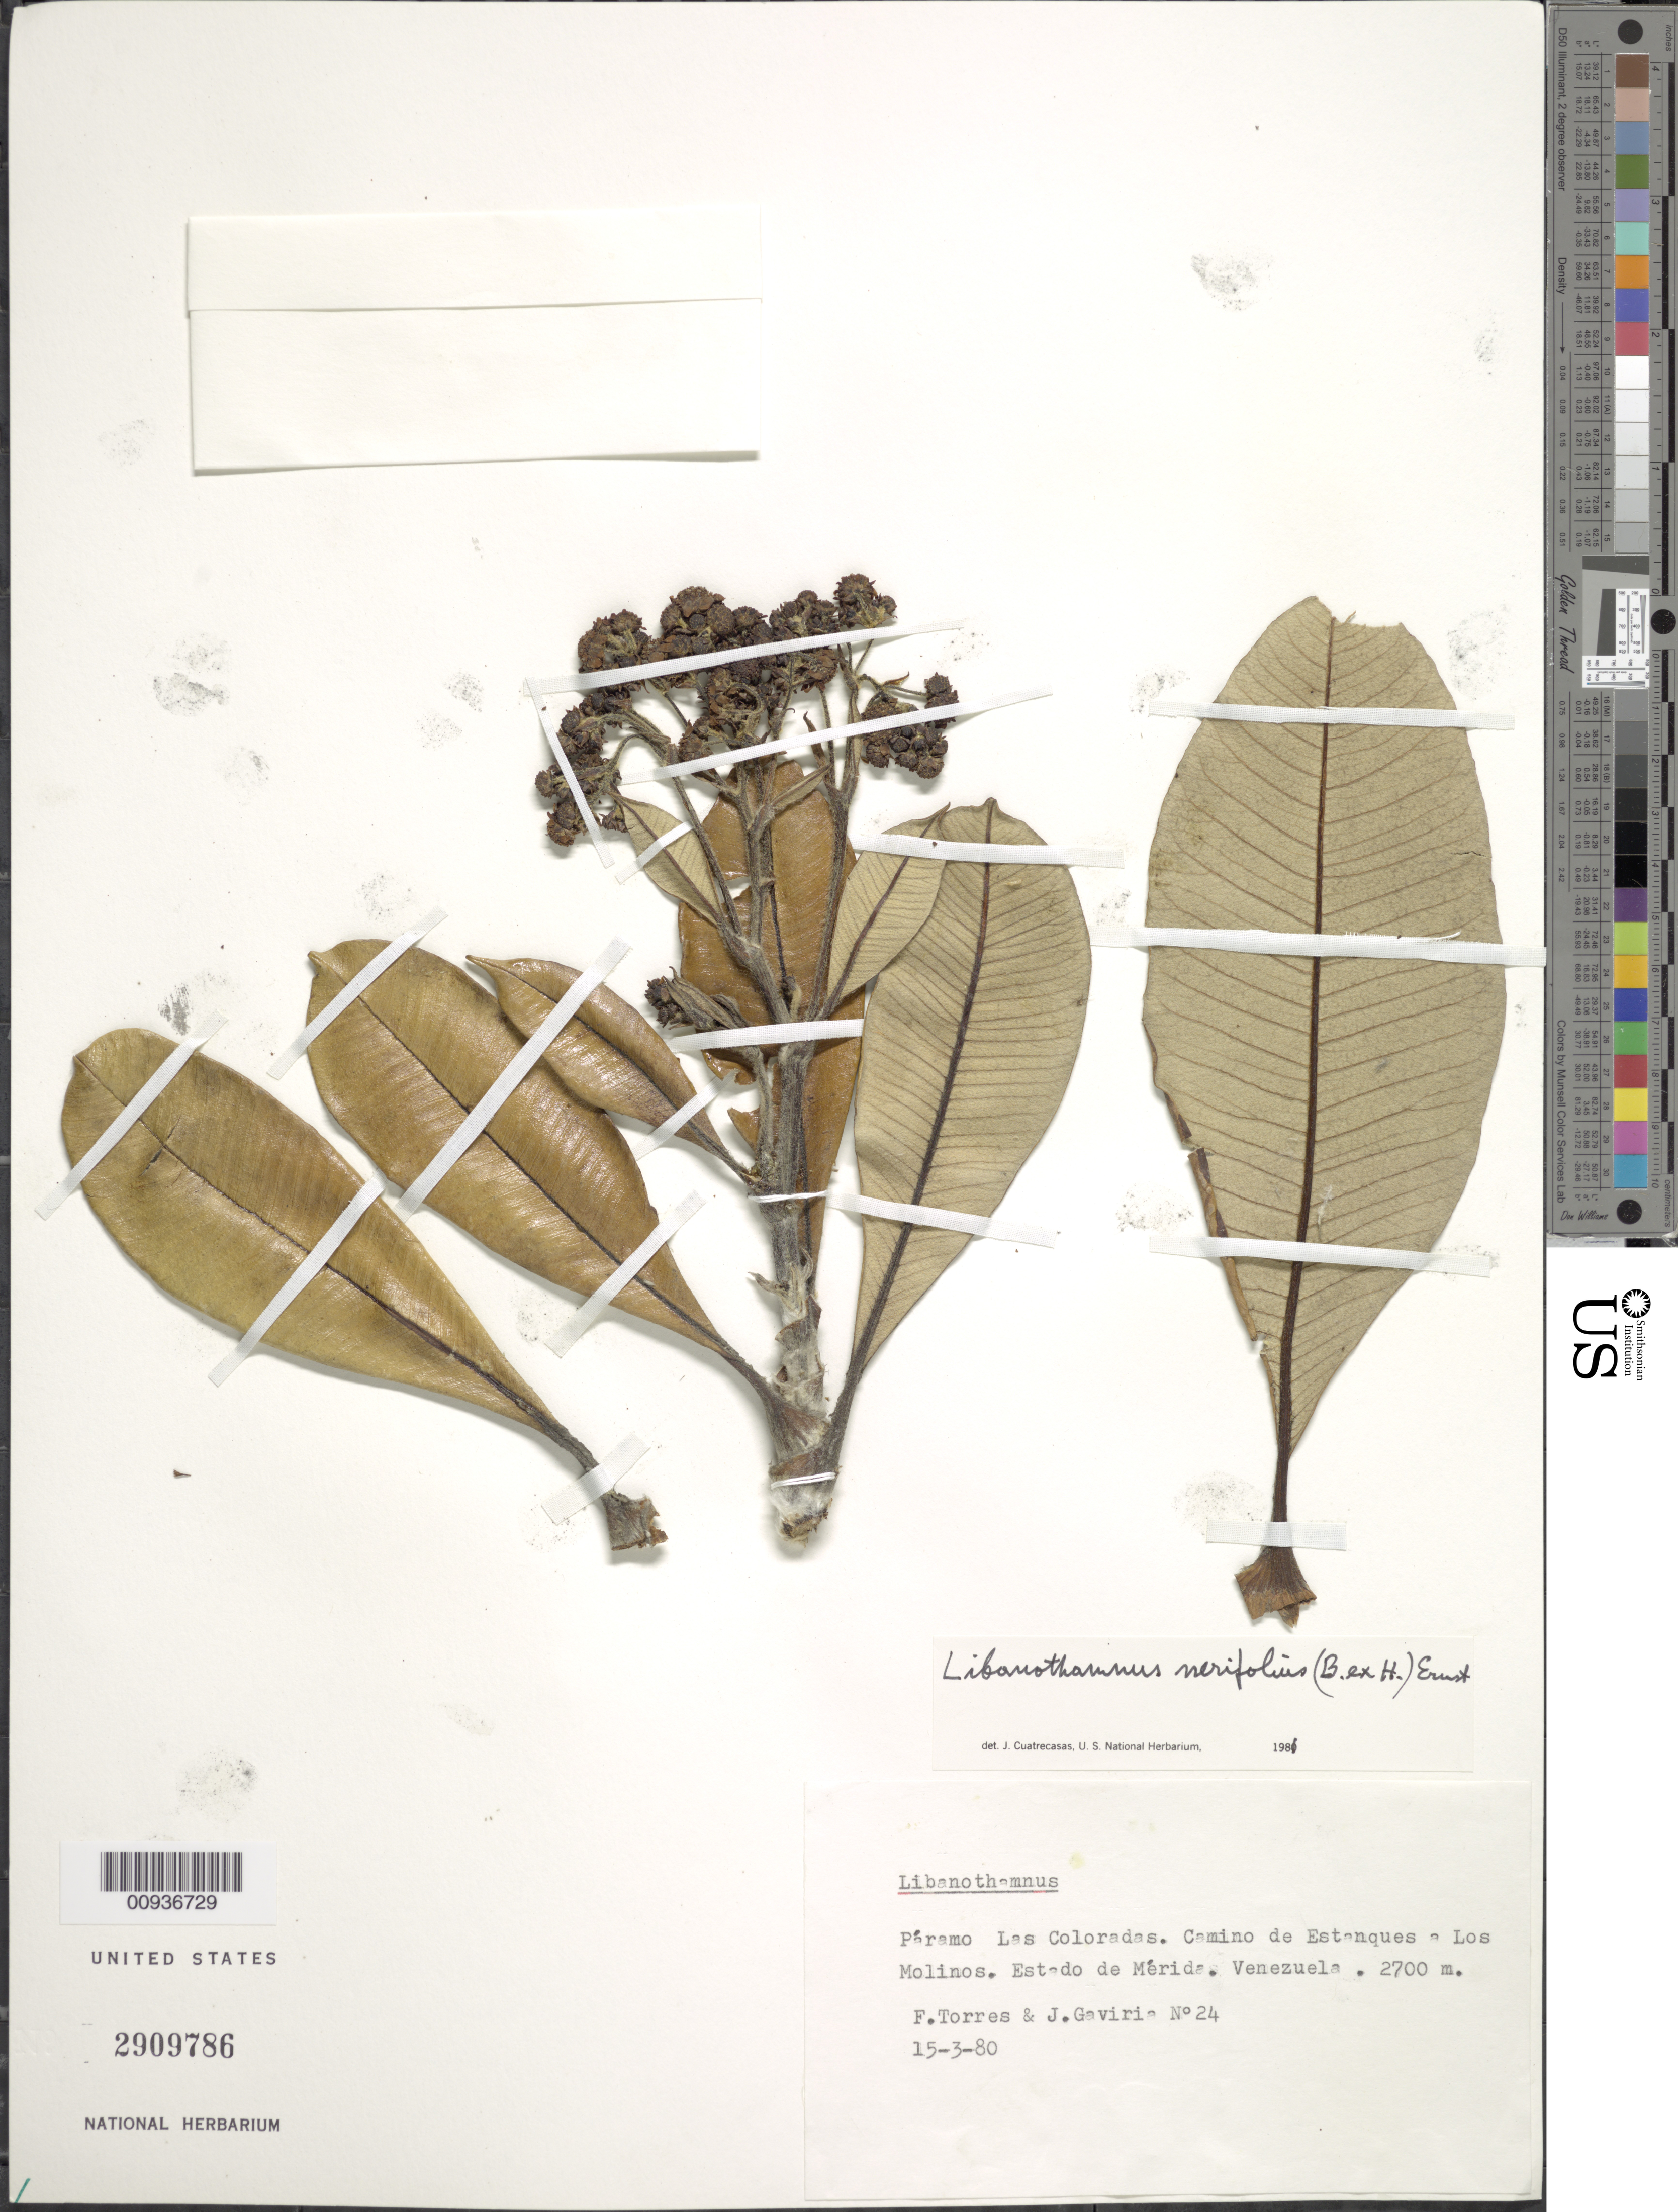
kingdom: Plantae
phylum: Tracheophyta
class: Magnoliopsida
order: Asterales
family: Asteraceae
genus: Libanothamnus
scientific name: Libanothamnus neriifolius var. columbicus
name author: (Cuatrec.) Cuatrec.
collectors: F. Torres & J. Gaviria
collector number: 24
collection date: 1980-03-15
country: Venezuela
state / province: Mérida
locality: Páramo de Las Coloradas. Camino de Estanques a Los Molinos.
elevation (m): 2700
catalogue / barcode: US 2909786